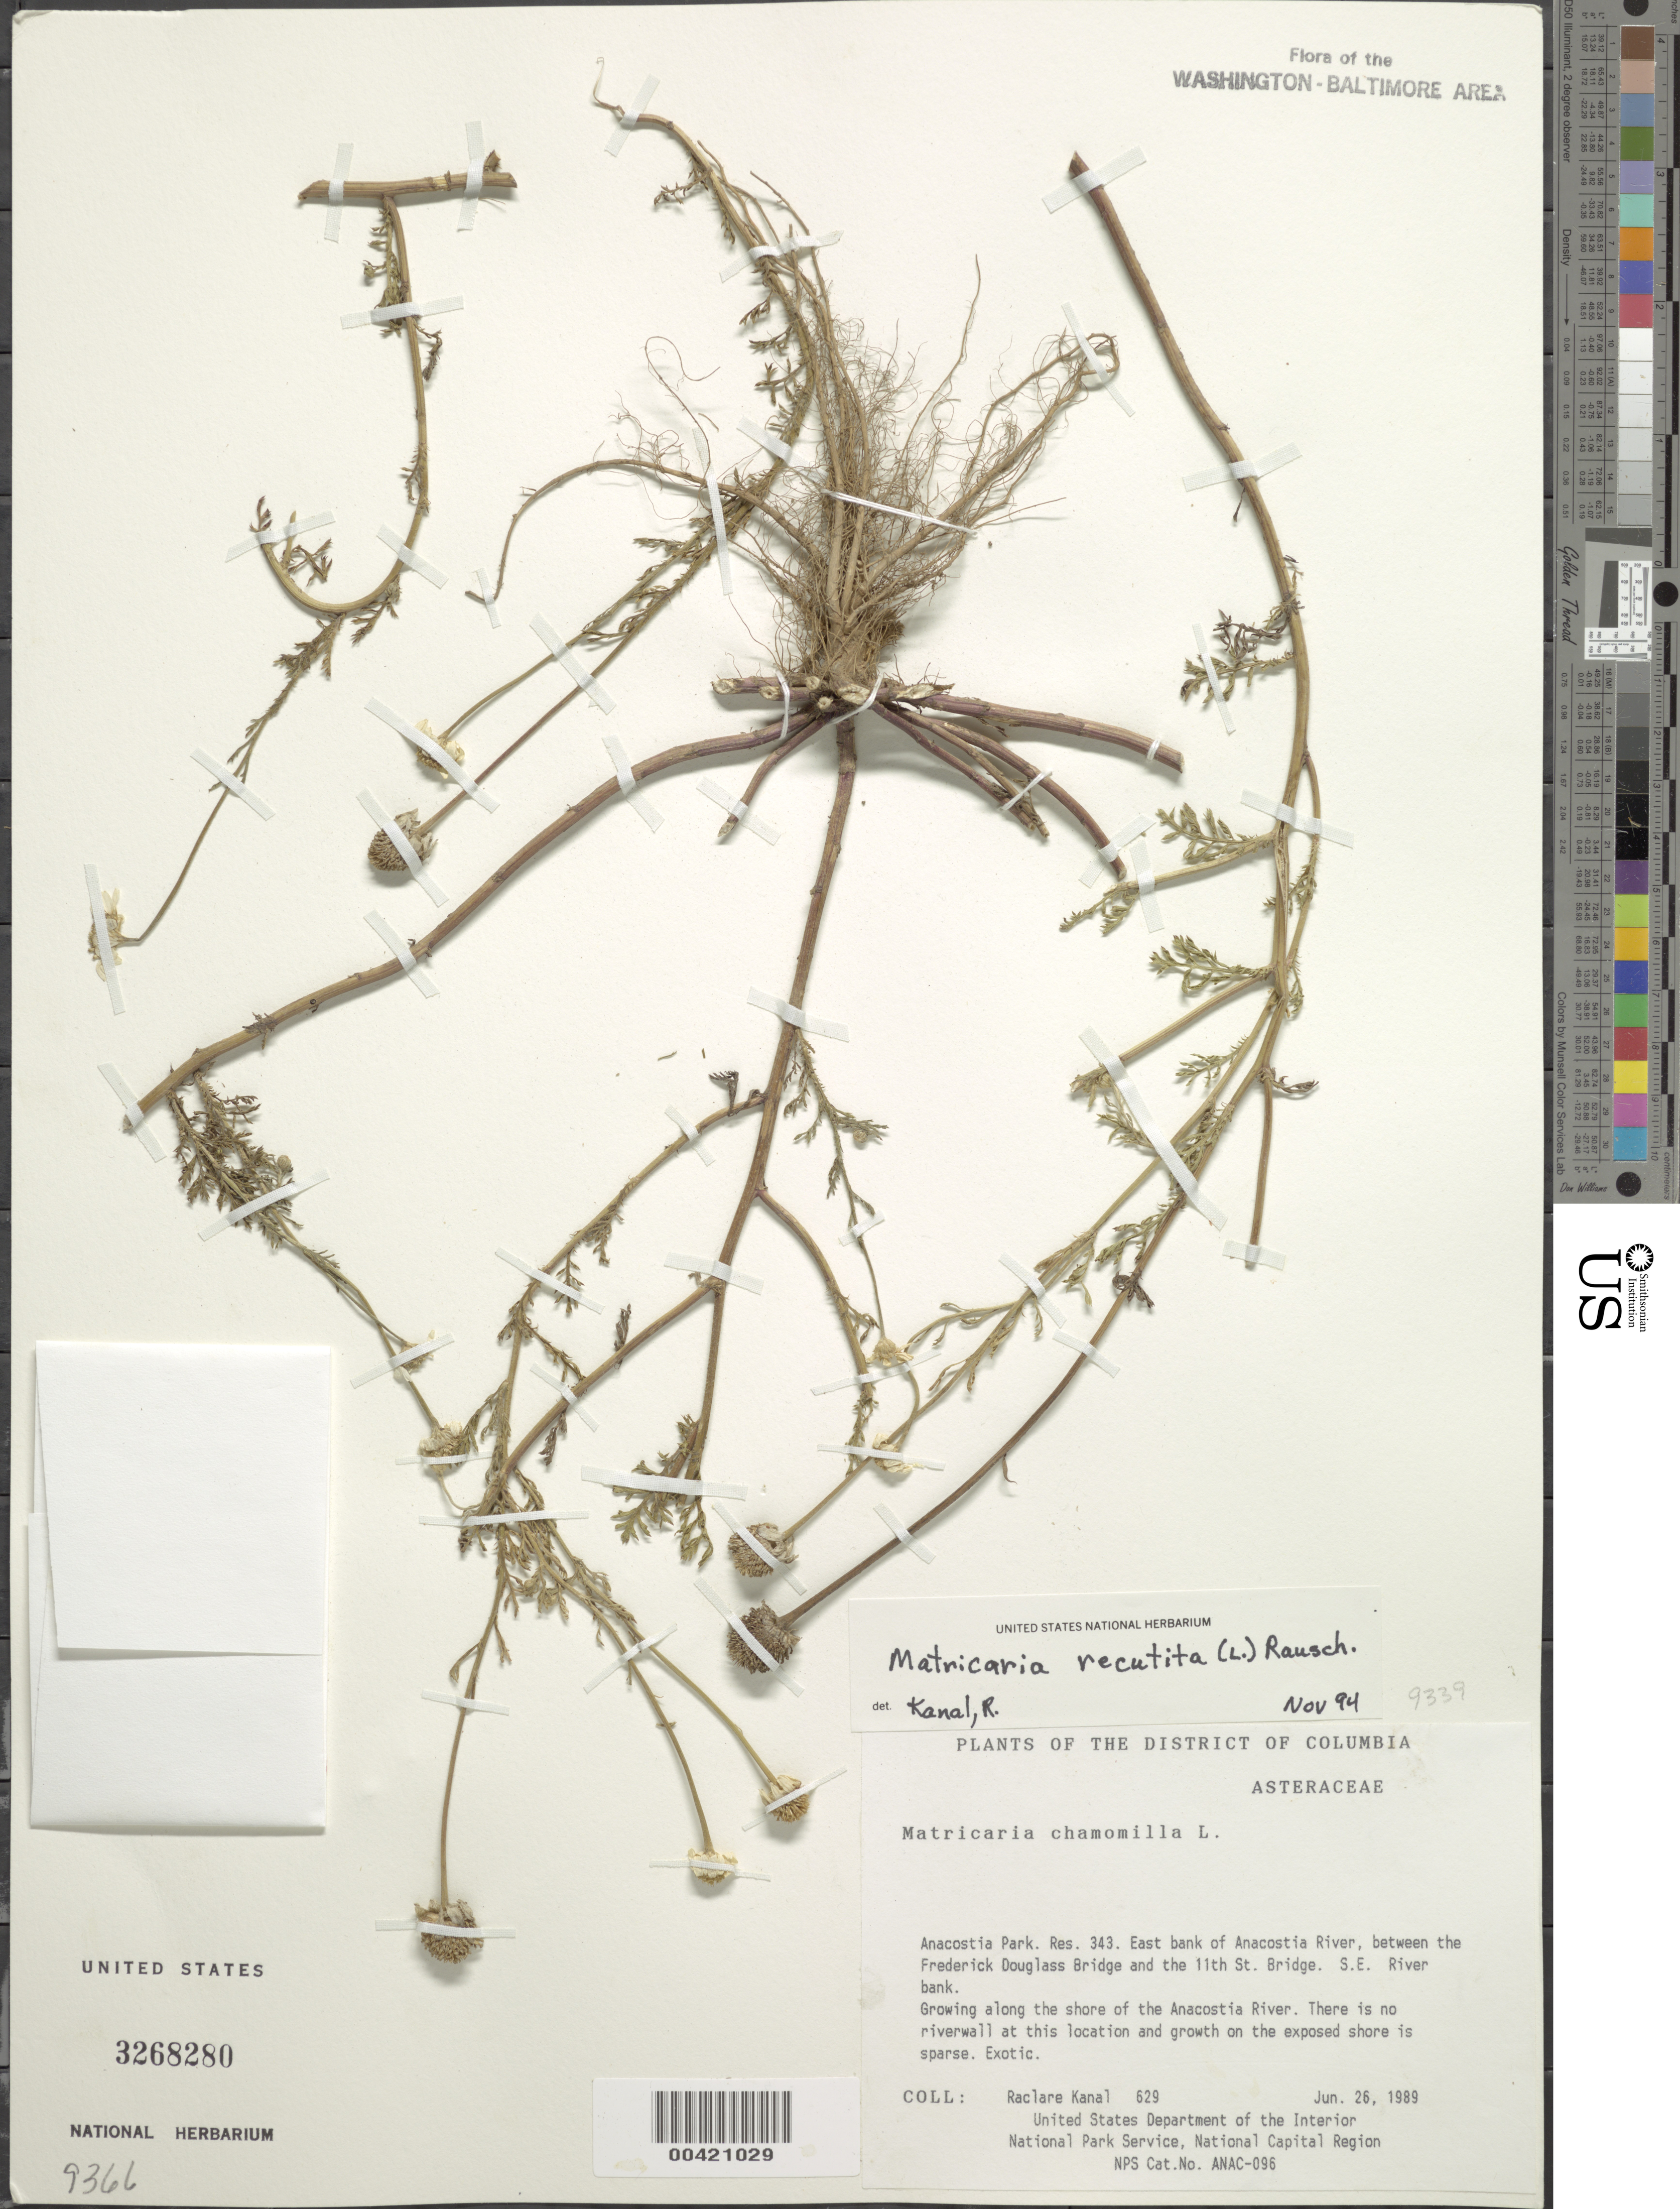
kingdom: Plantae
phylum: Tracheophyta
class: Magnoliopsida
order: Asterales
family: Asteraceae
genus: Matricaria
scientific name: Matricaria chamomilla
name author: L.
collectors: R. Kanal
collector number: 629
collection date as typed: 26 Jun 1989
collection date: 1989-06-26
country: United States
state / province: District of Columbia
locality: Anacostia Park, Res 343, between Frederick Douglass Bridge and 11th St Bridge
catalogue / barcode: US 3268280